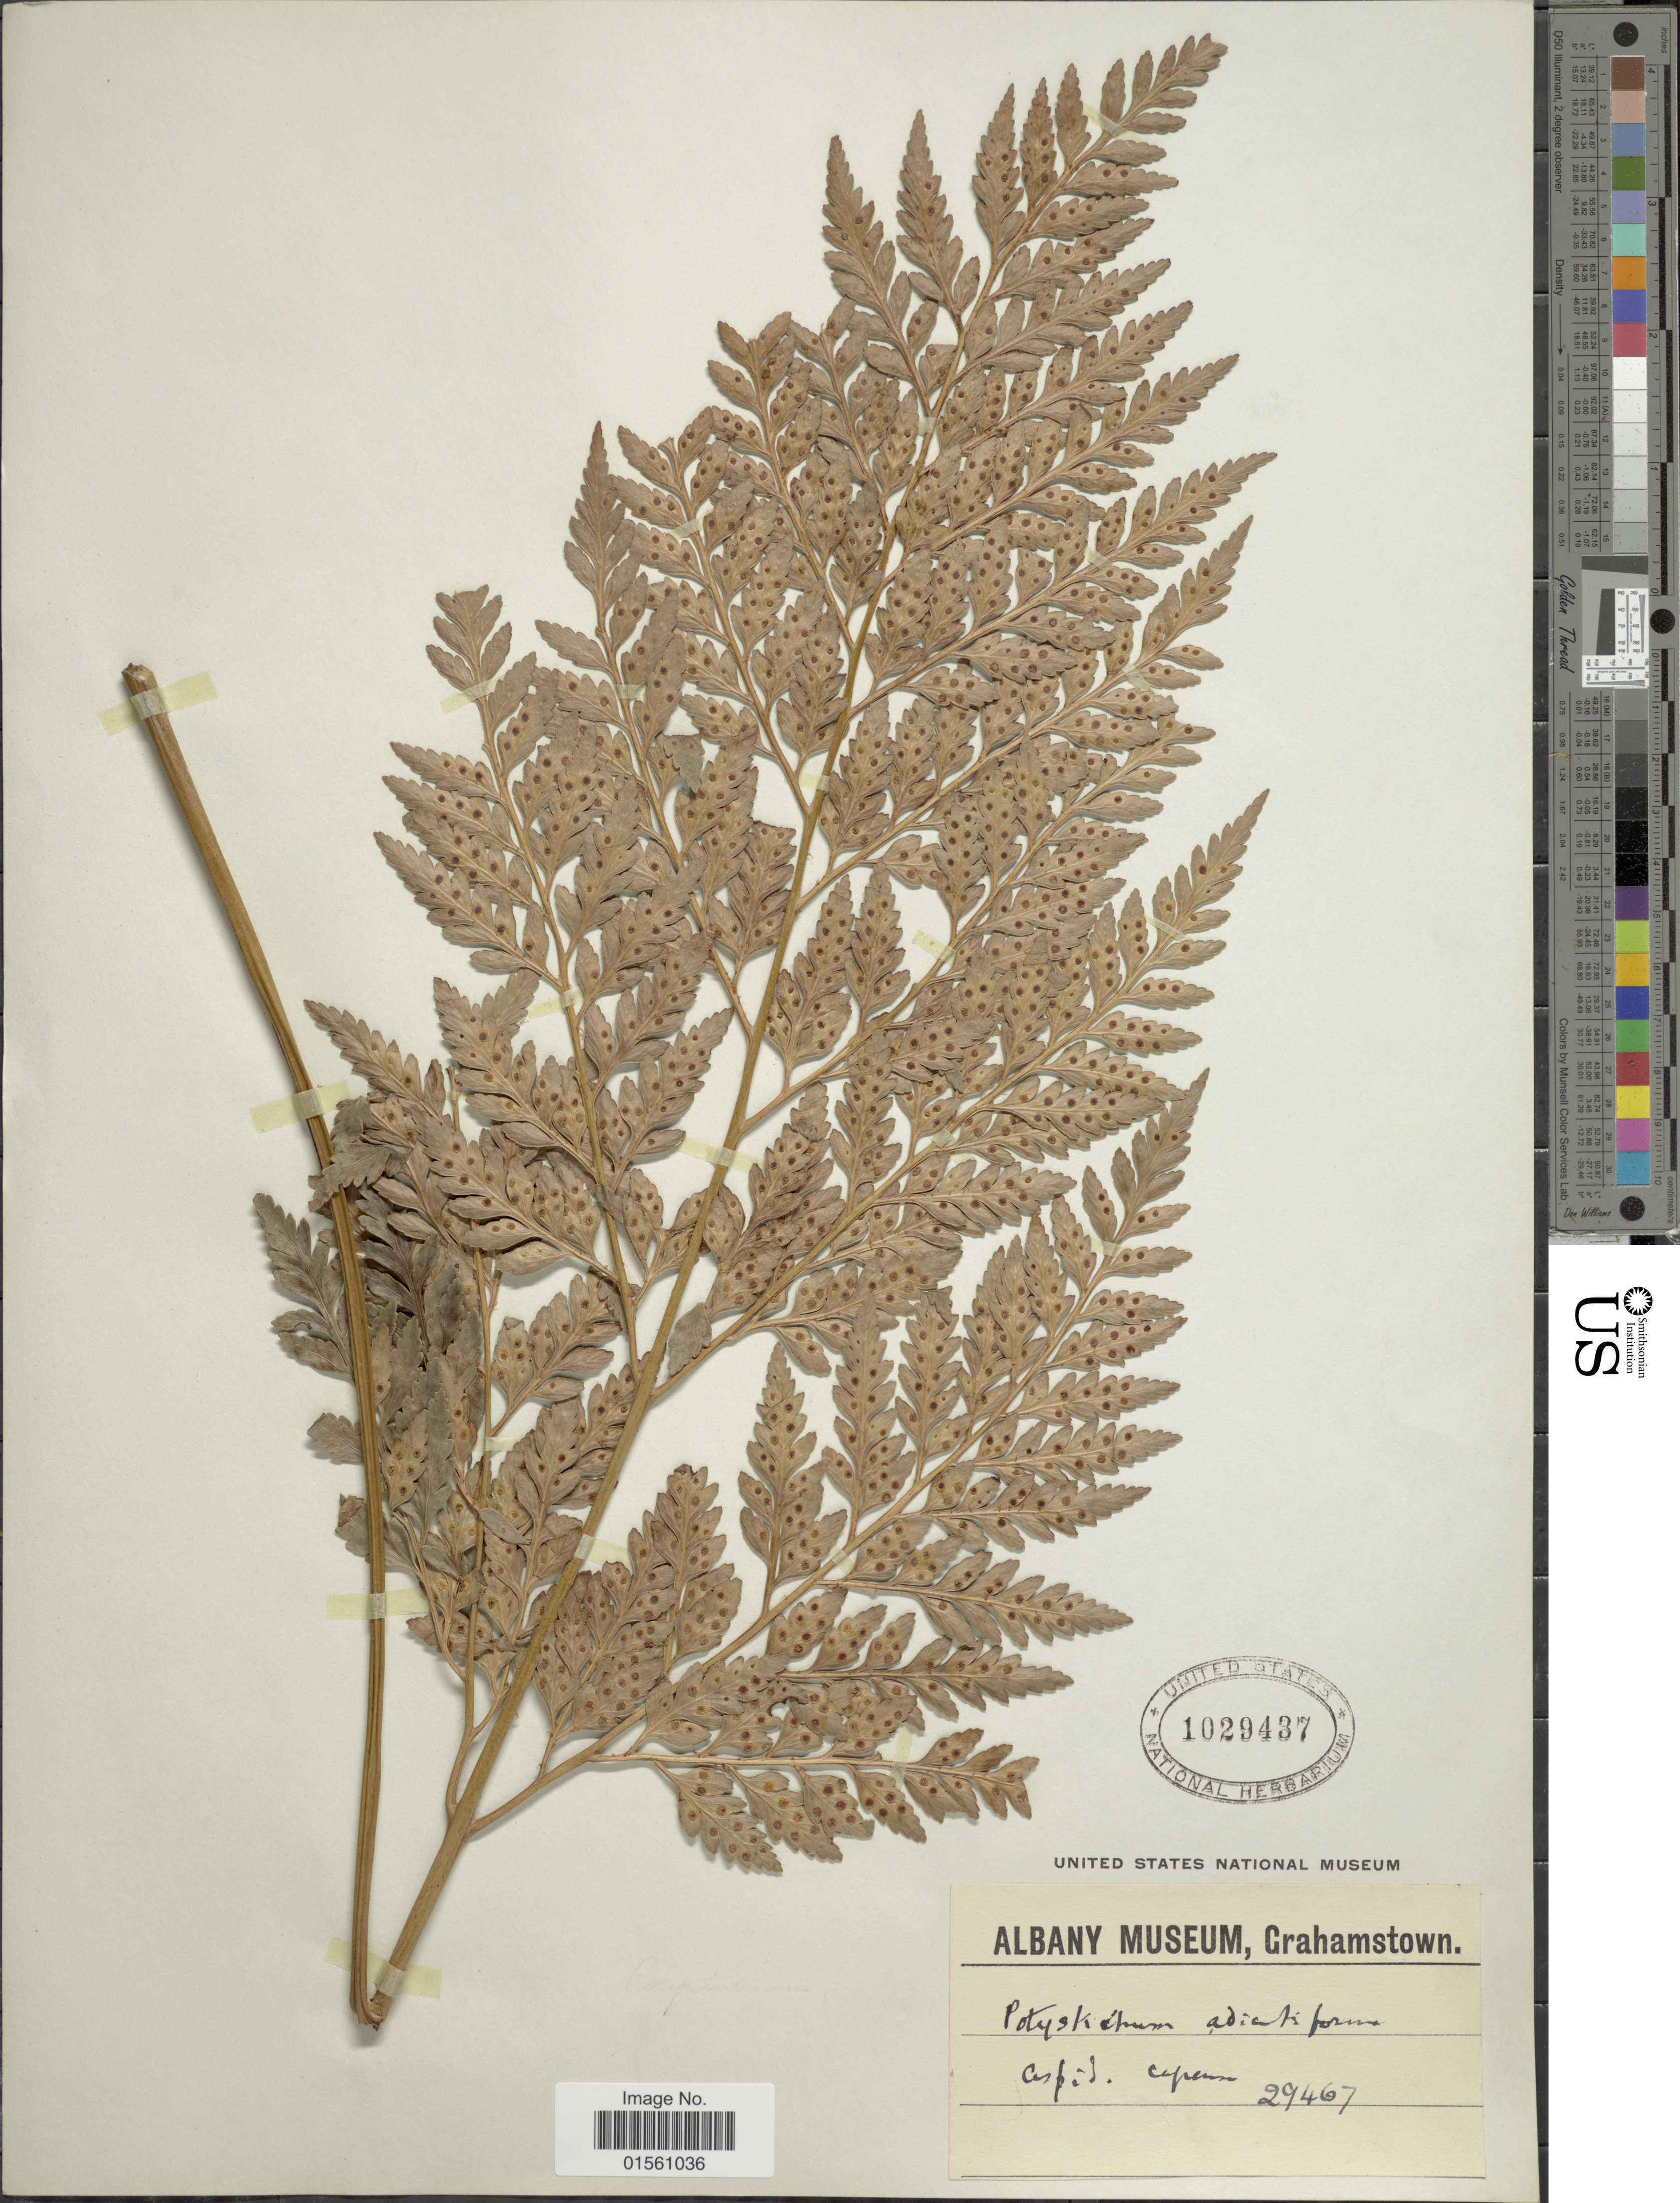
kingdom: Plantae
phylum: Tracheophyta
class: Polypodiopsida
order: Polypodiales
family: Dryopteridaceae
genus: Rumohra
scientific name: Rumohra adiantiformis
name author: (G. Forst.) Ching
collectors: Albany Museum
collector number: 29467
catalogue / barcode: US 1029437